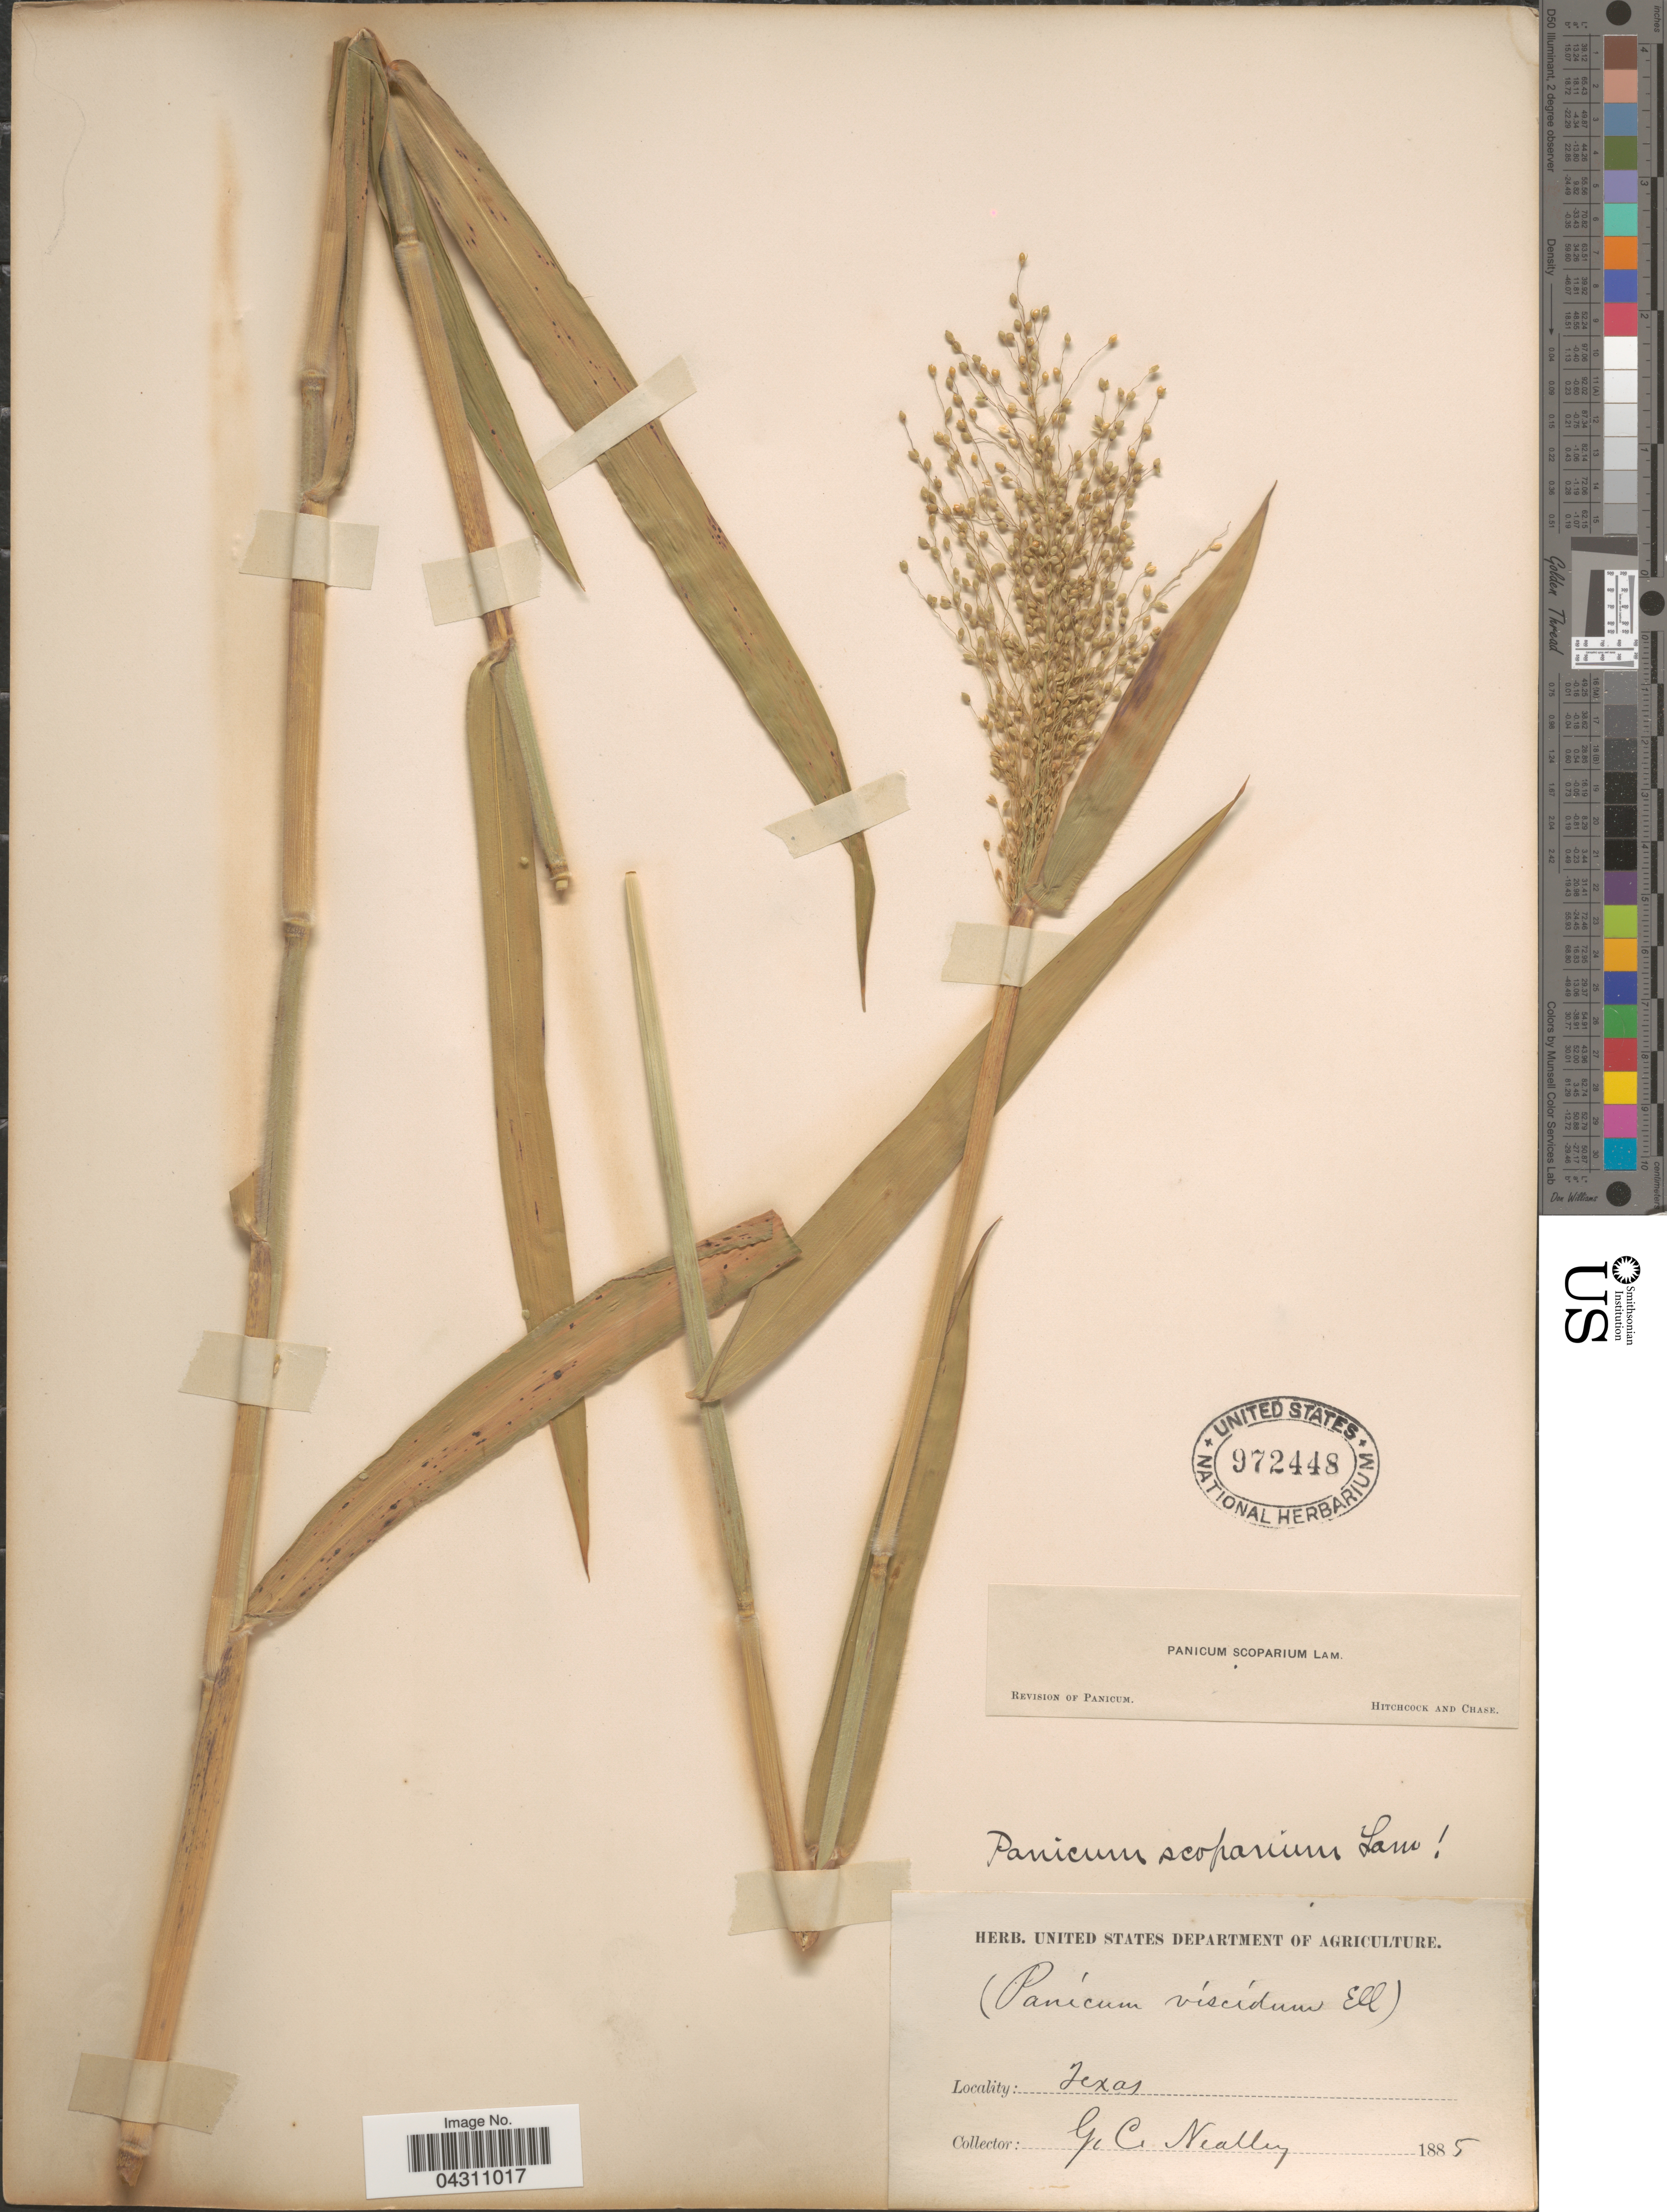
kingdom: Plantae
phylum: Tracheophyta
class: Liliopsida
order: Poales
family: Poaceae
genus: Dichanthelium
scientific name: Dichanthelium scoparium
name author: (Lam.) Gould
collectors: G. C. Nealley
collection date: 1885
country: United States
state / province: Texas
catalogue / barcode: US 972448